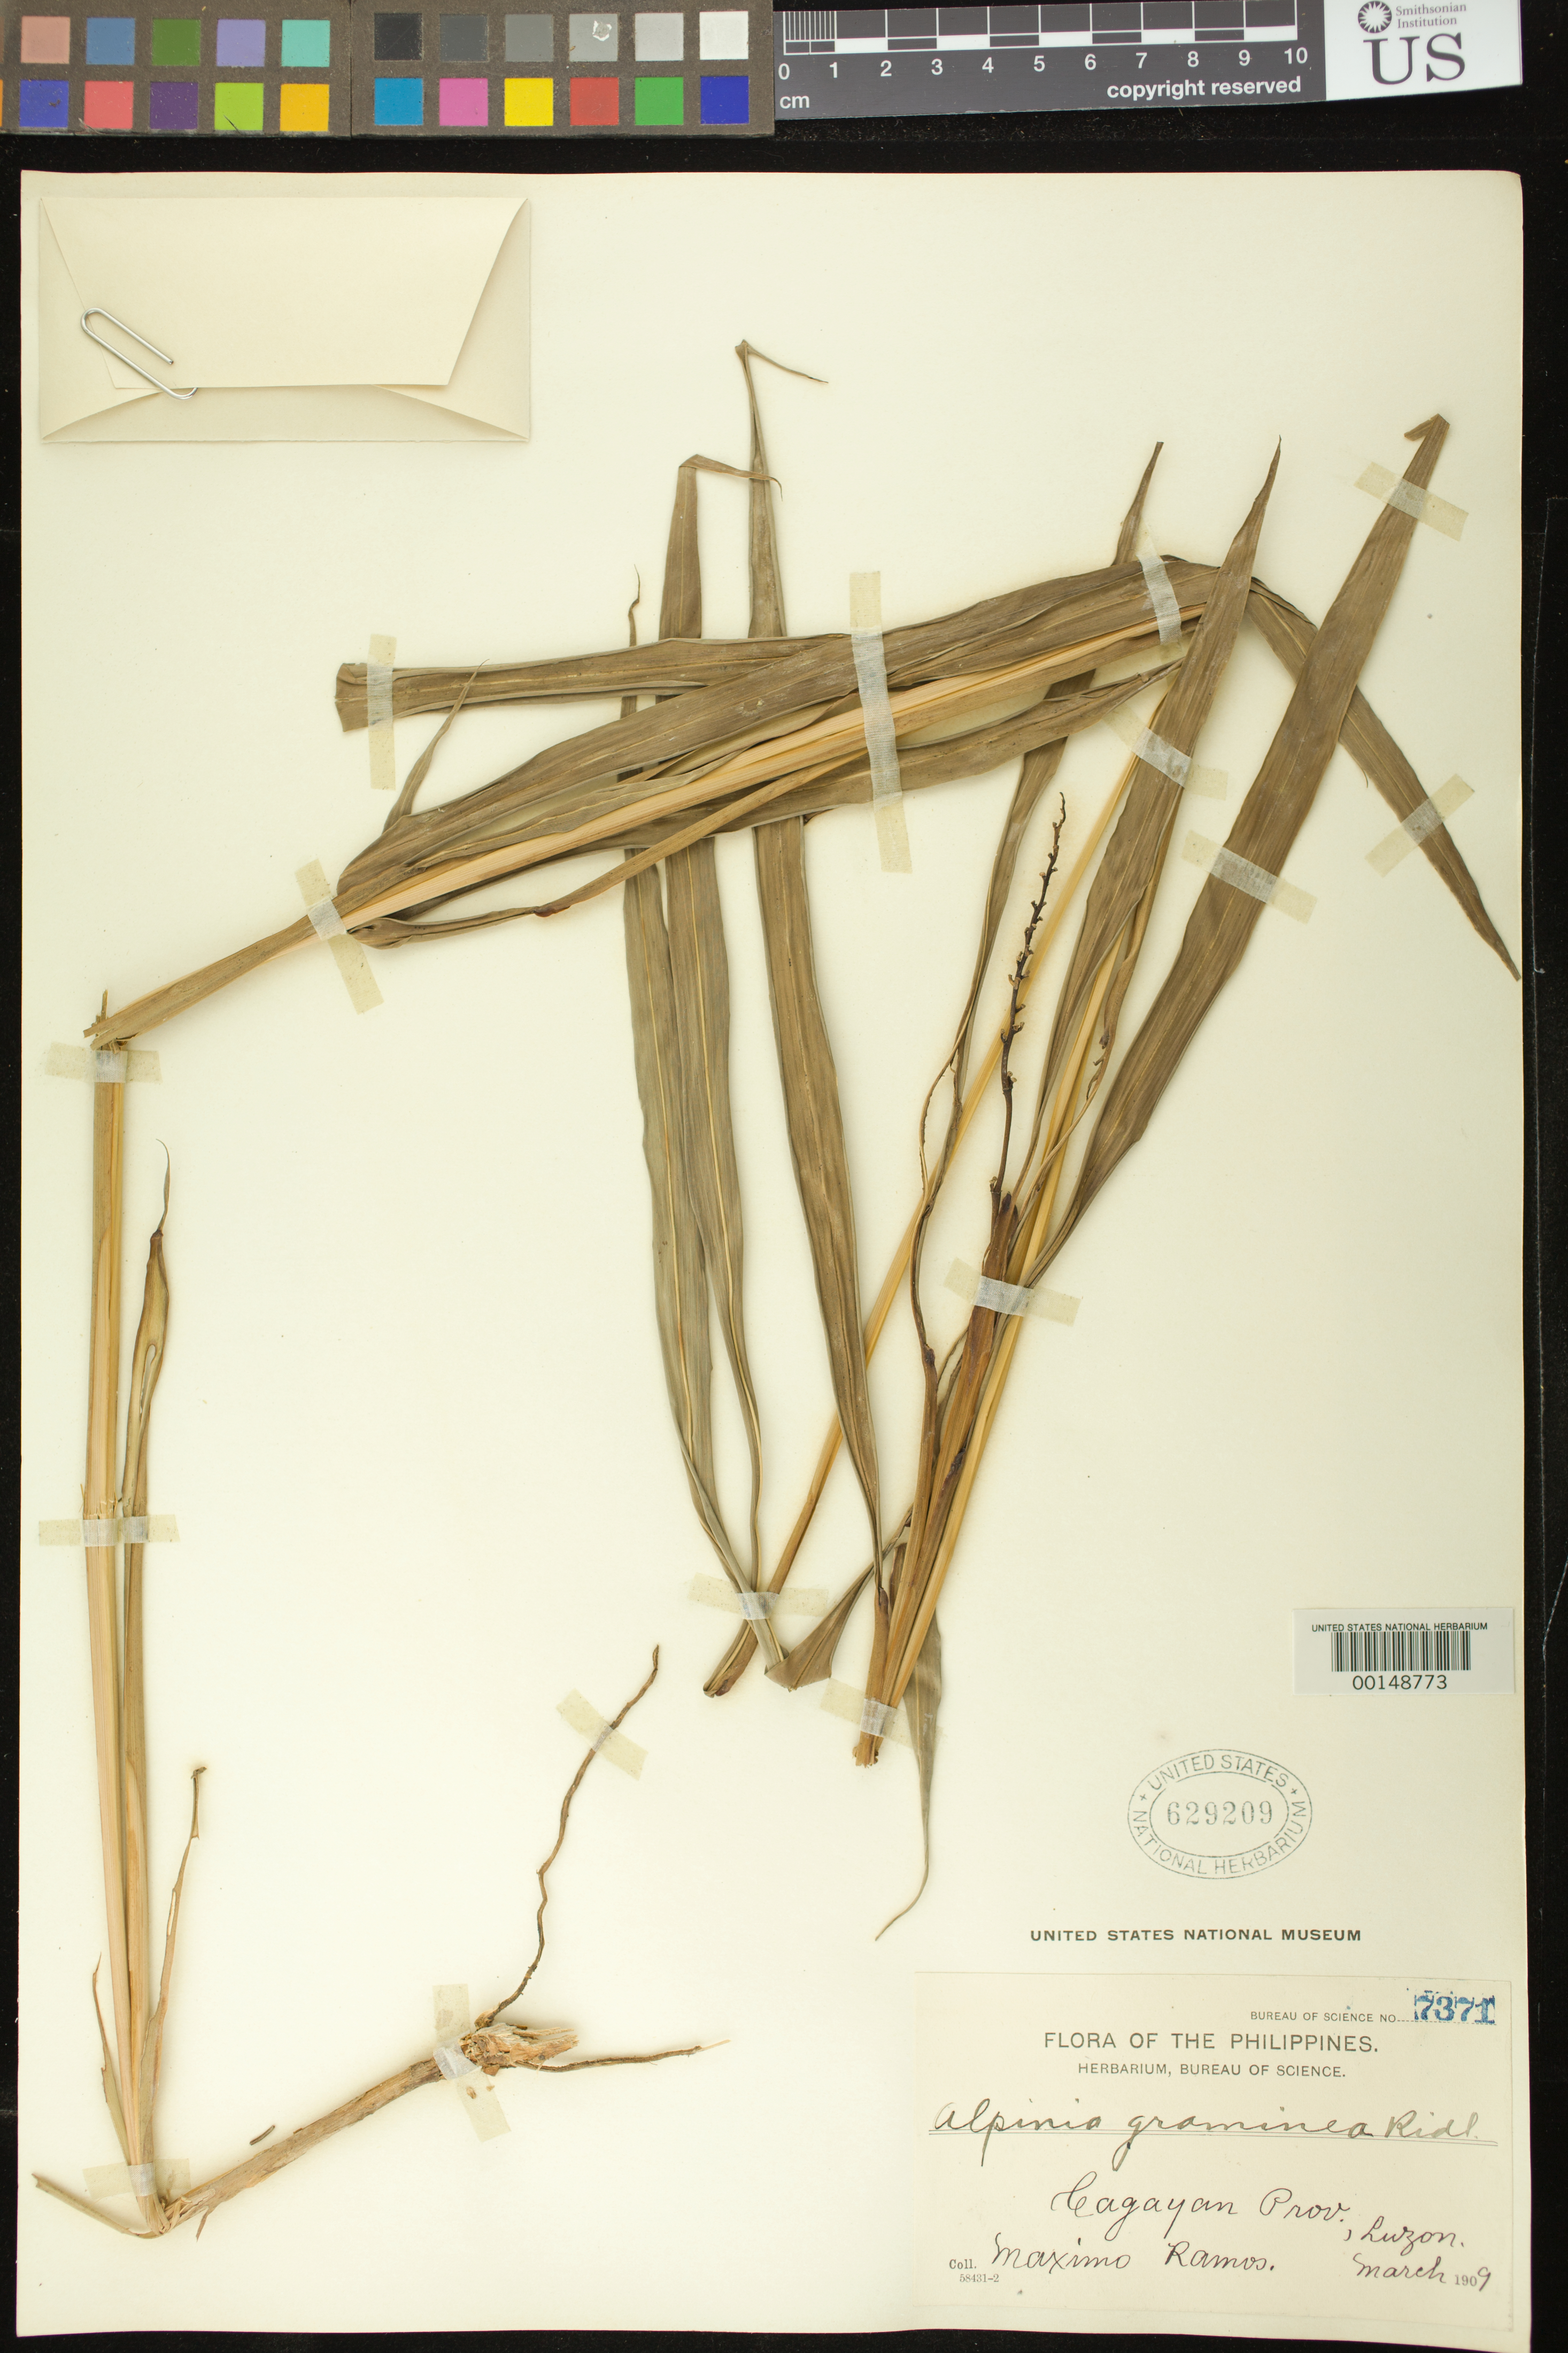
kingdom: Plantae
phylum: Tracheophyta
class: Liliopsida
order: Zingiberales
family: Zingiberaceae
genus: Alpinia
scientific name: Alpinia graminea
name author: Ridl.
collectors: M. Ramos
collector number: Bur. Sci. 7371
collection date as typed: Mar 1909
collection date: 1909-03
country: Philippines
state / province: Cagayan Valley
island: Luzon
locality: Cagayan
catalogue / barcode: US 629209